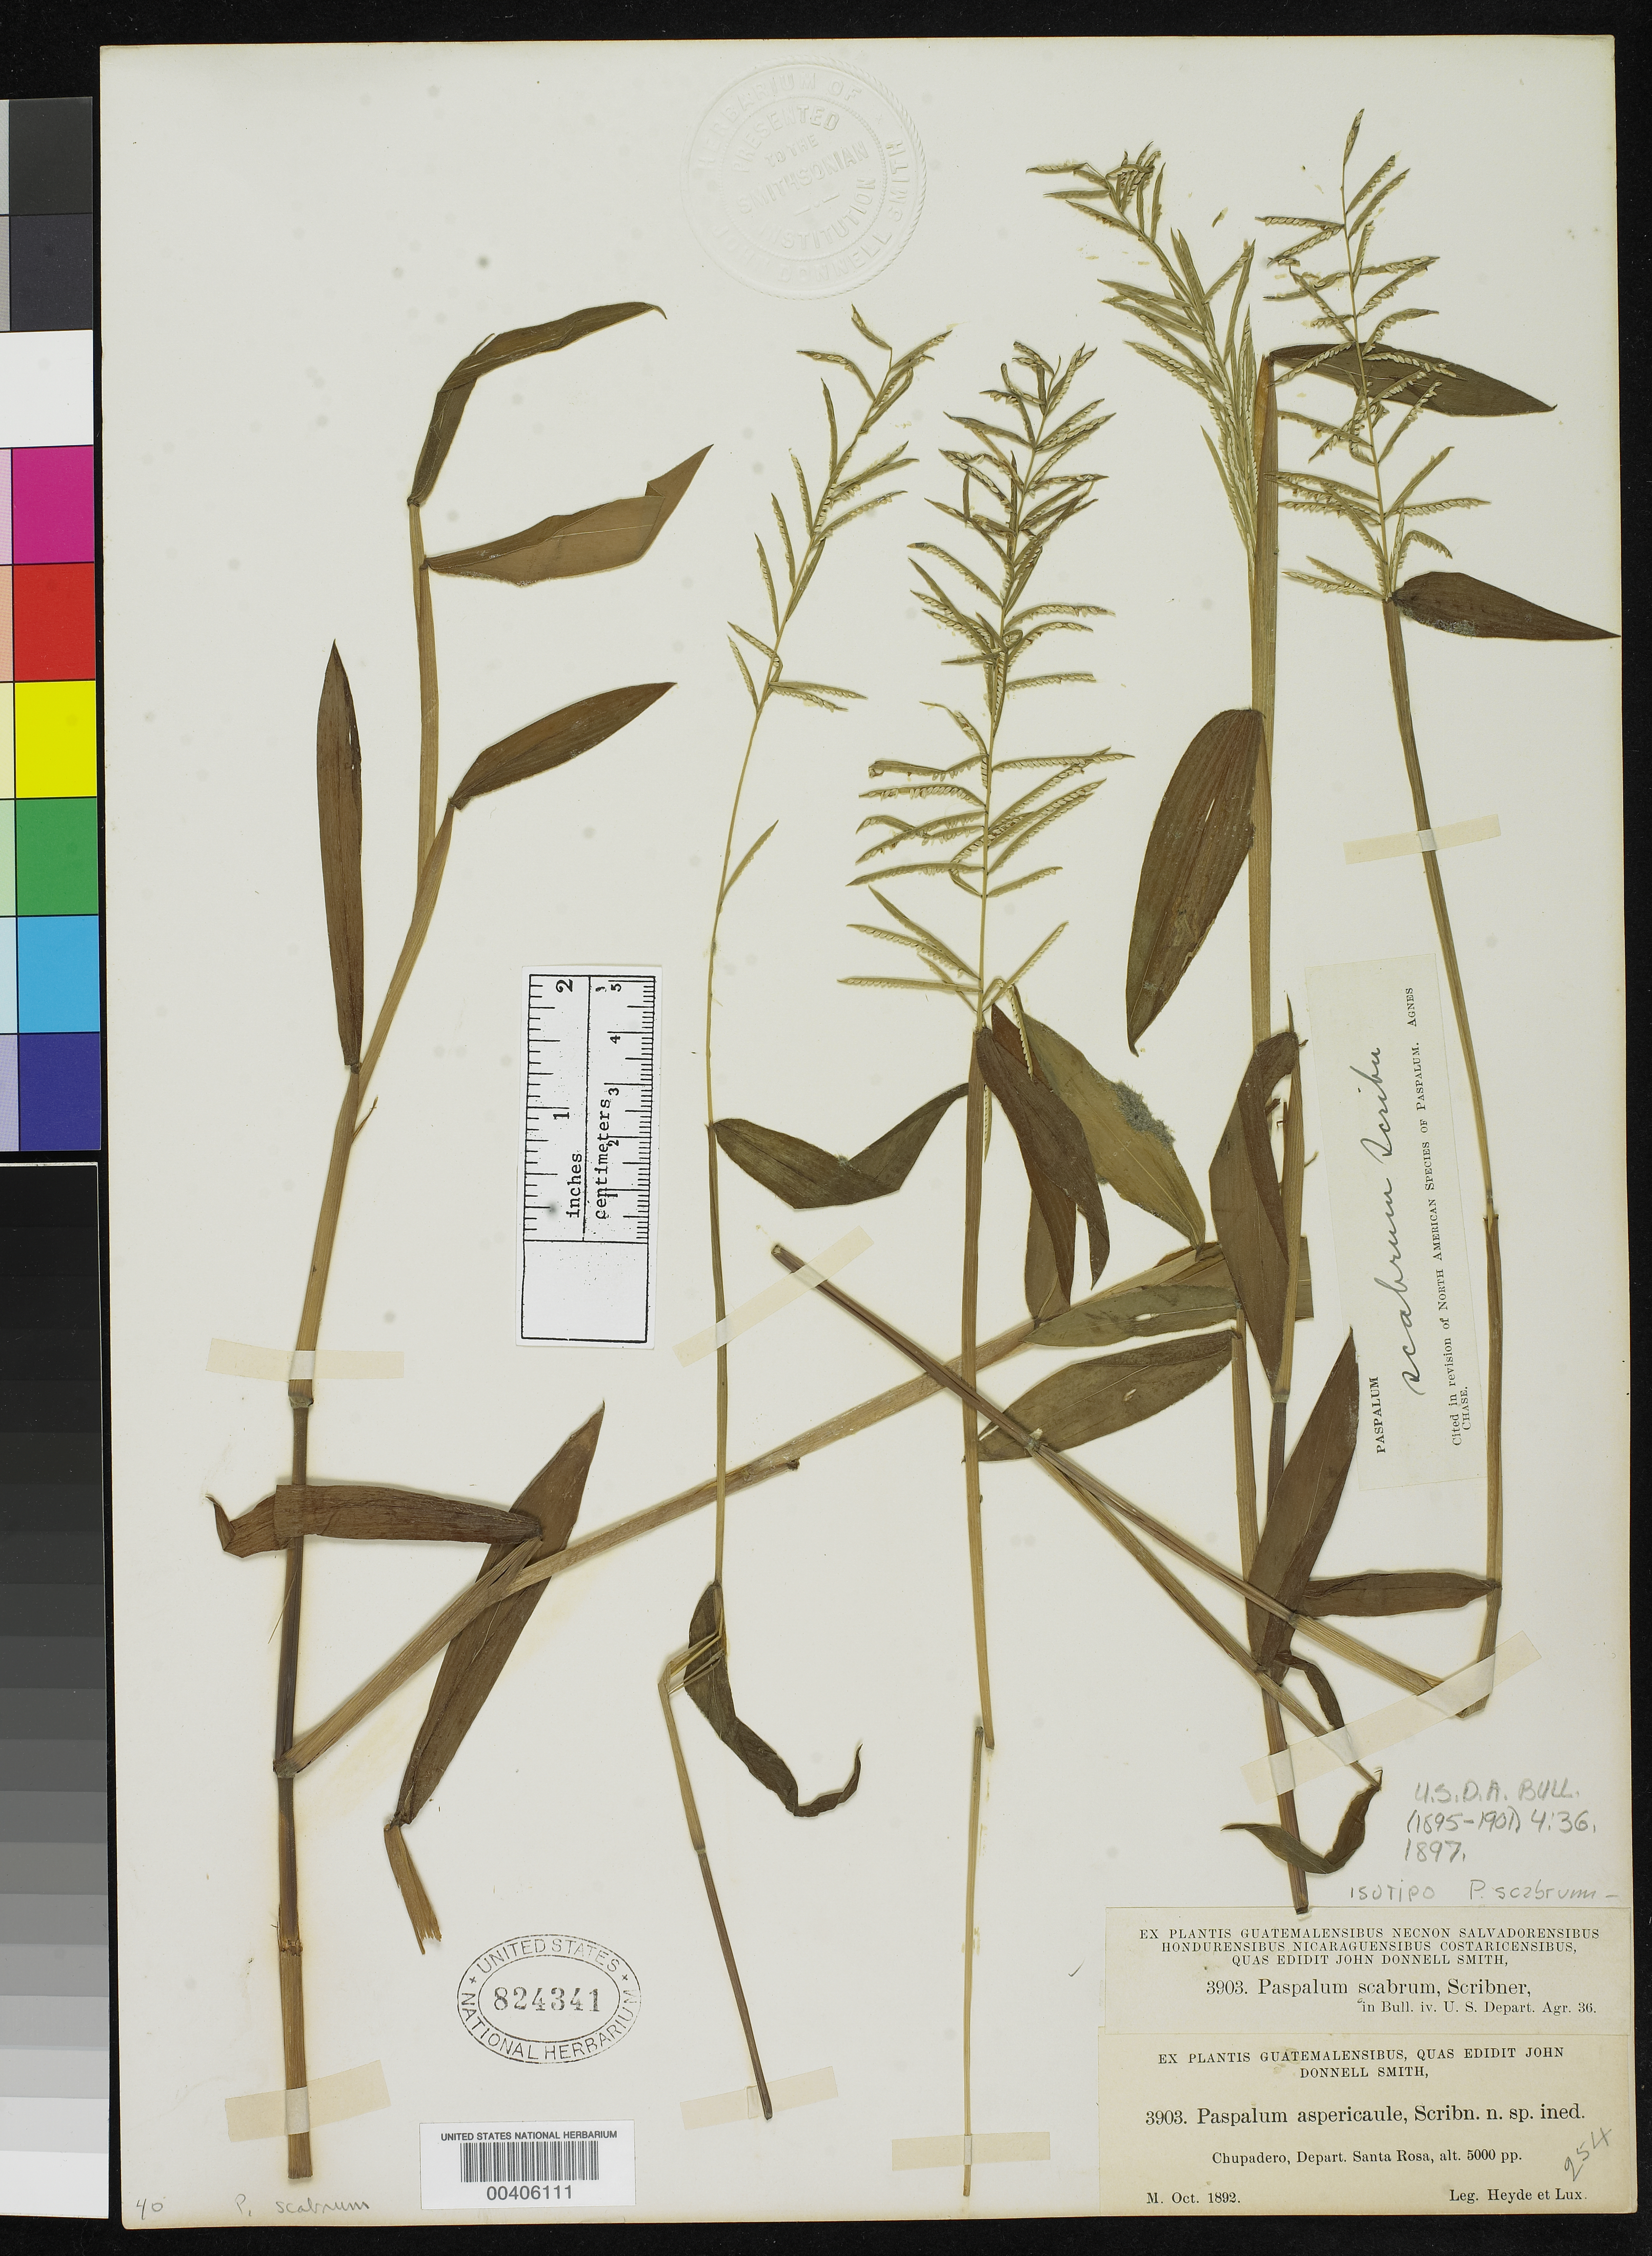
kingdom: Plantae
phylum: Tracheophyta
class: Liliopsida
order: Poales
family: Poaceae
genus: Paspalum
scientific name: Paspalum scabrum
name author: Scribn.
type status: Isotype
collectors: E. T. Heyde & E. Lux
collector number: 3903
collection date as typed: Oct 1892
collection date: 1892-10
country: Guatemala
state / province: Santa Rosa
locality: Chupadero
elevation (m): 1524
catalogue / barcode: US 824341